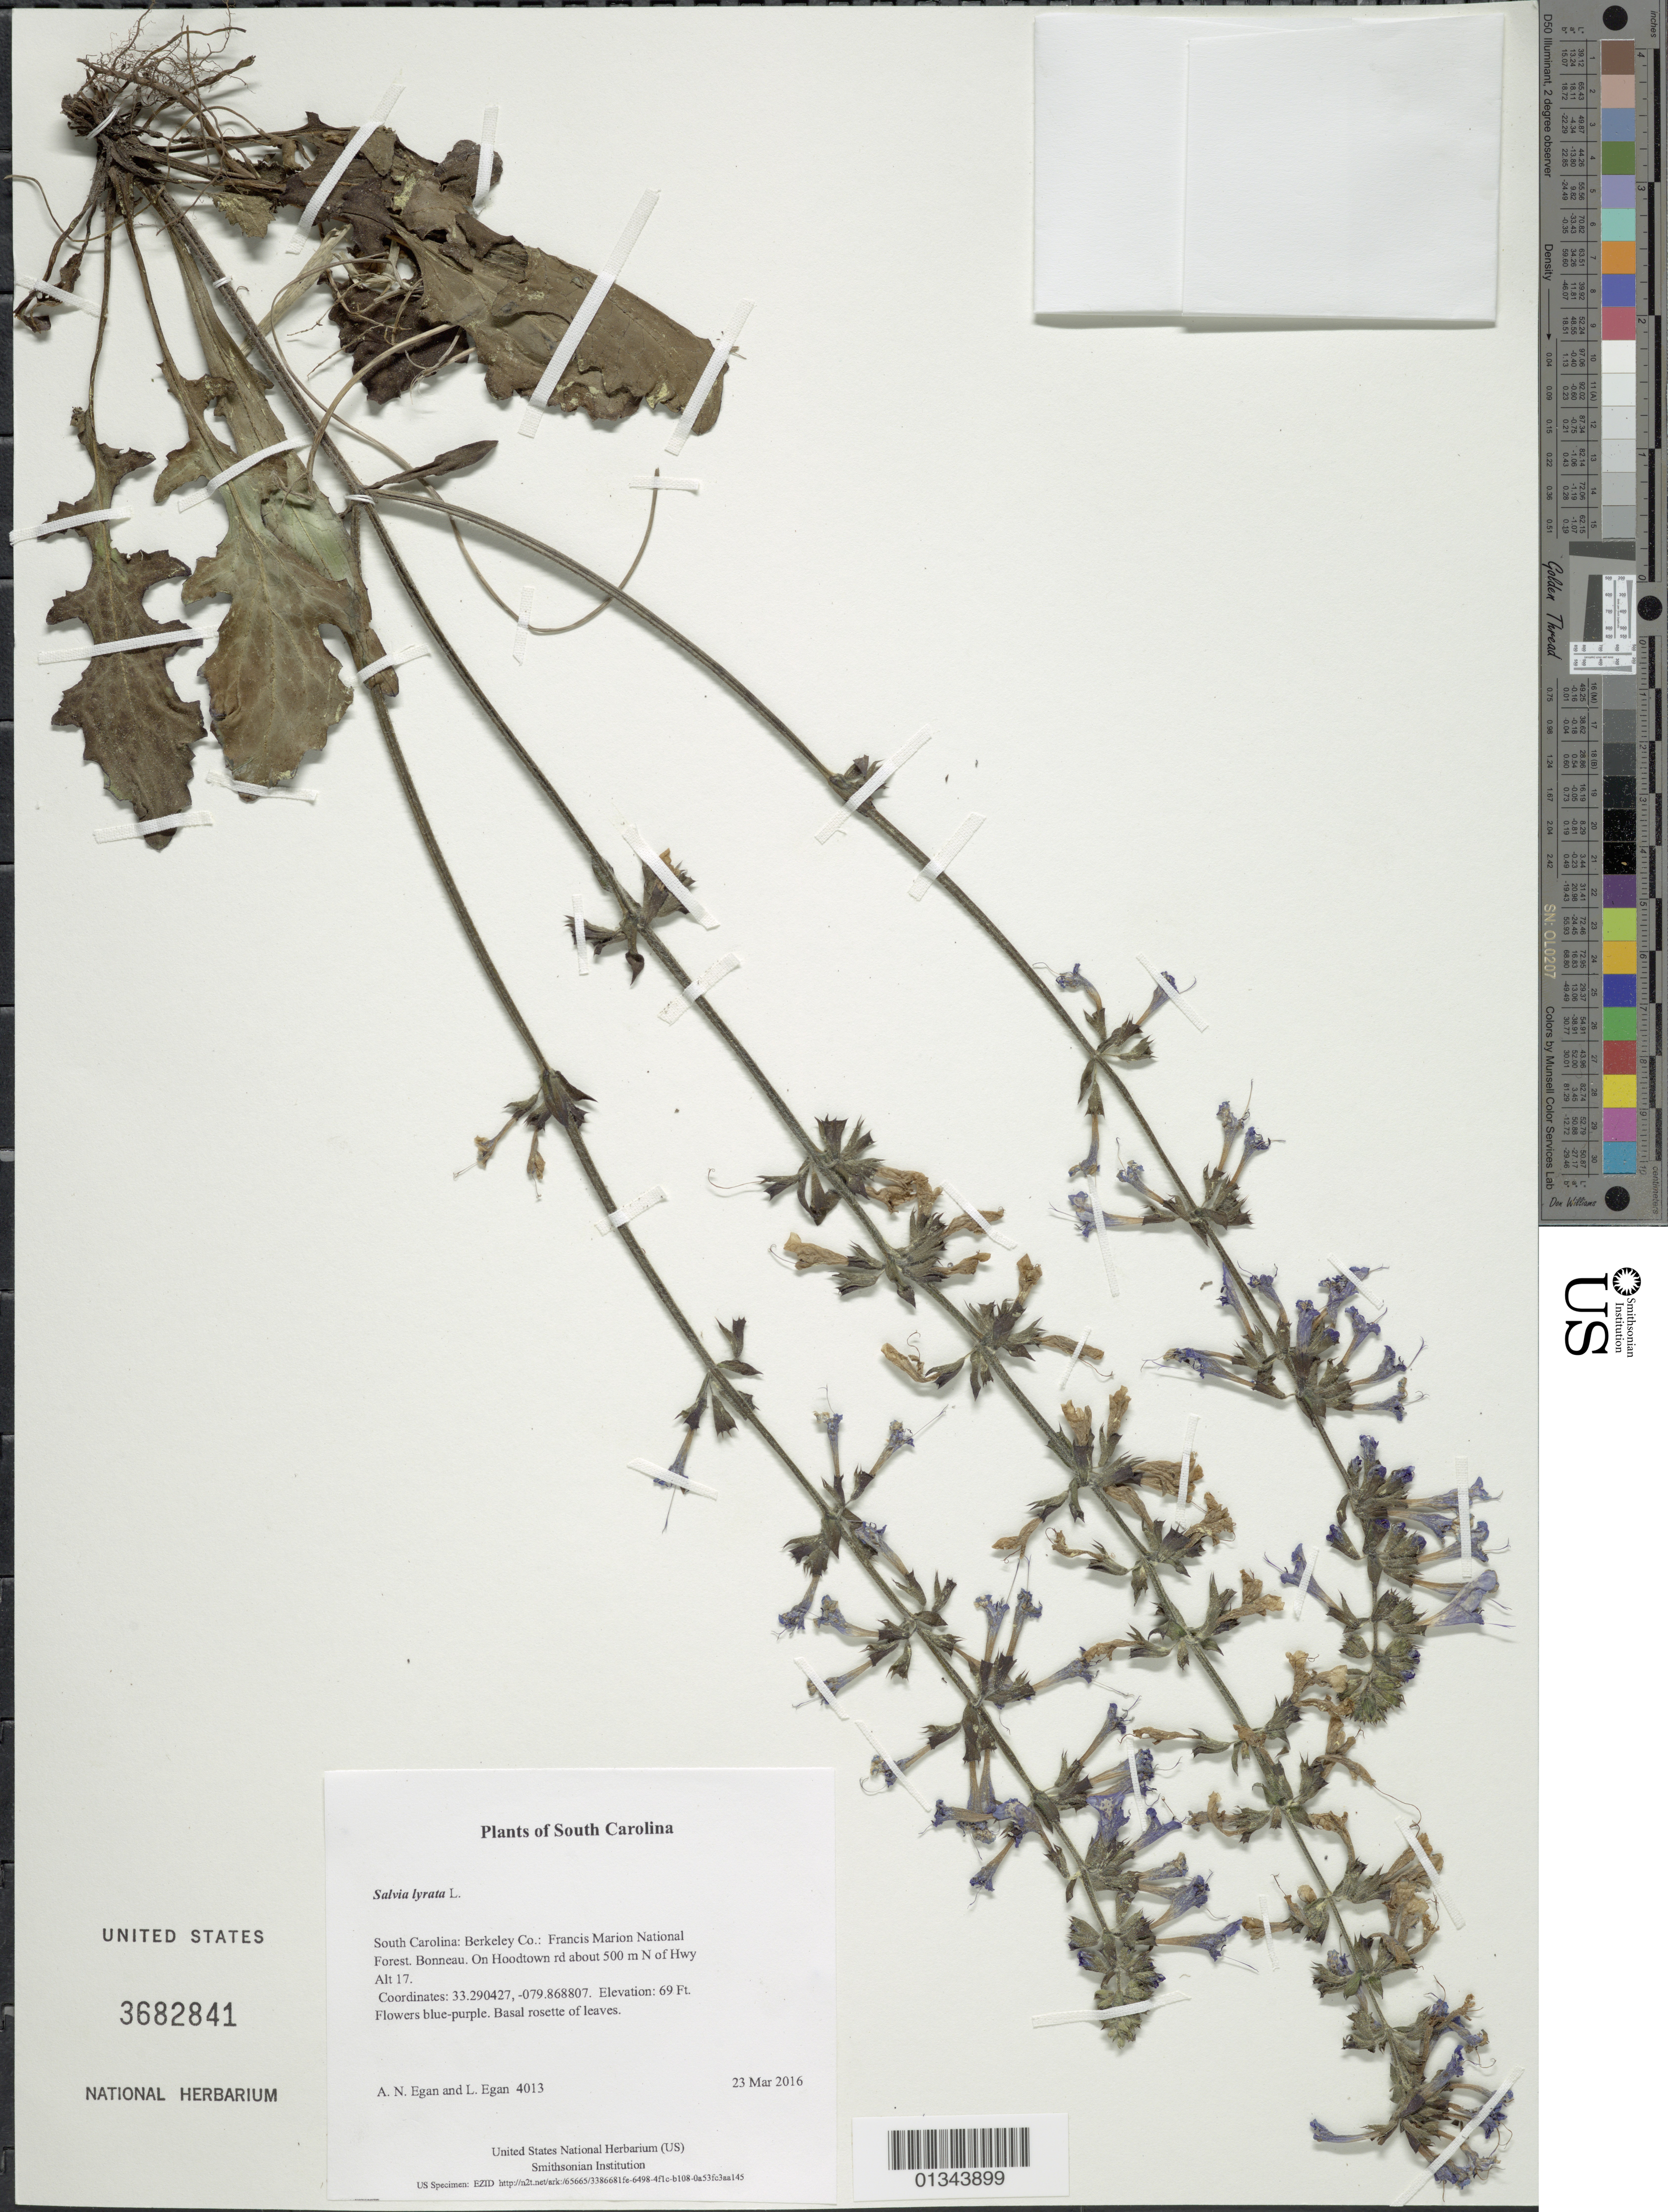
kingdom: Plantae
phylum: Tracheophyta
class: Magnoliopsida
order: Lamiales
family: Lamiaceae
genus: Salvia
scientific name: Salvia lyrata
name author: L.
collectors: A. N. Egan & L. Egan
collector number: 4013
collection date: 2016-03-23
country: United States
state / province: South Carolina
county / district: Berkeley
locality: Francis Marion National Forest. Bonneau. On Hoodtown rd about 500 m N of Hwy Alt 17.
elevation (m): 21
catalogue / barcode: US 3682841